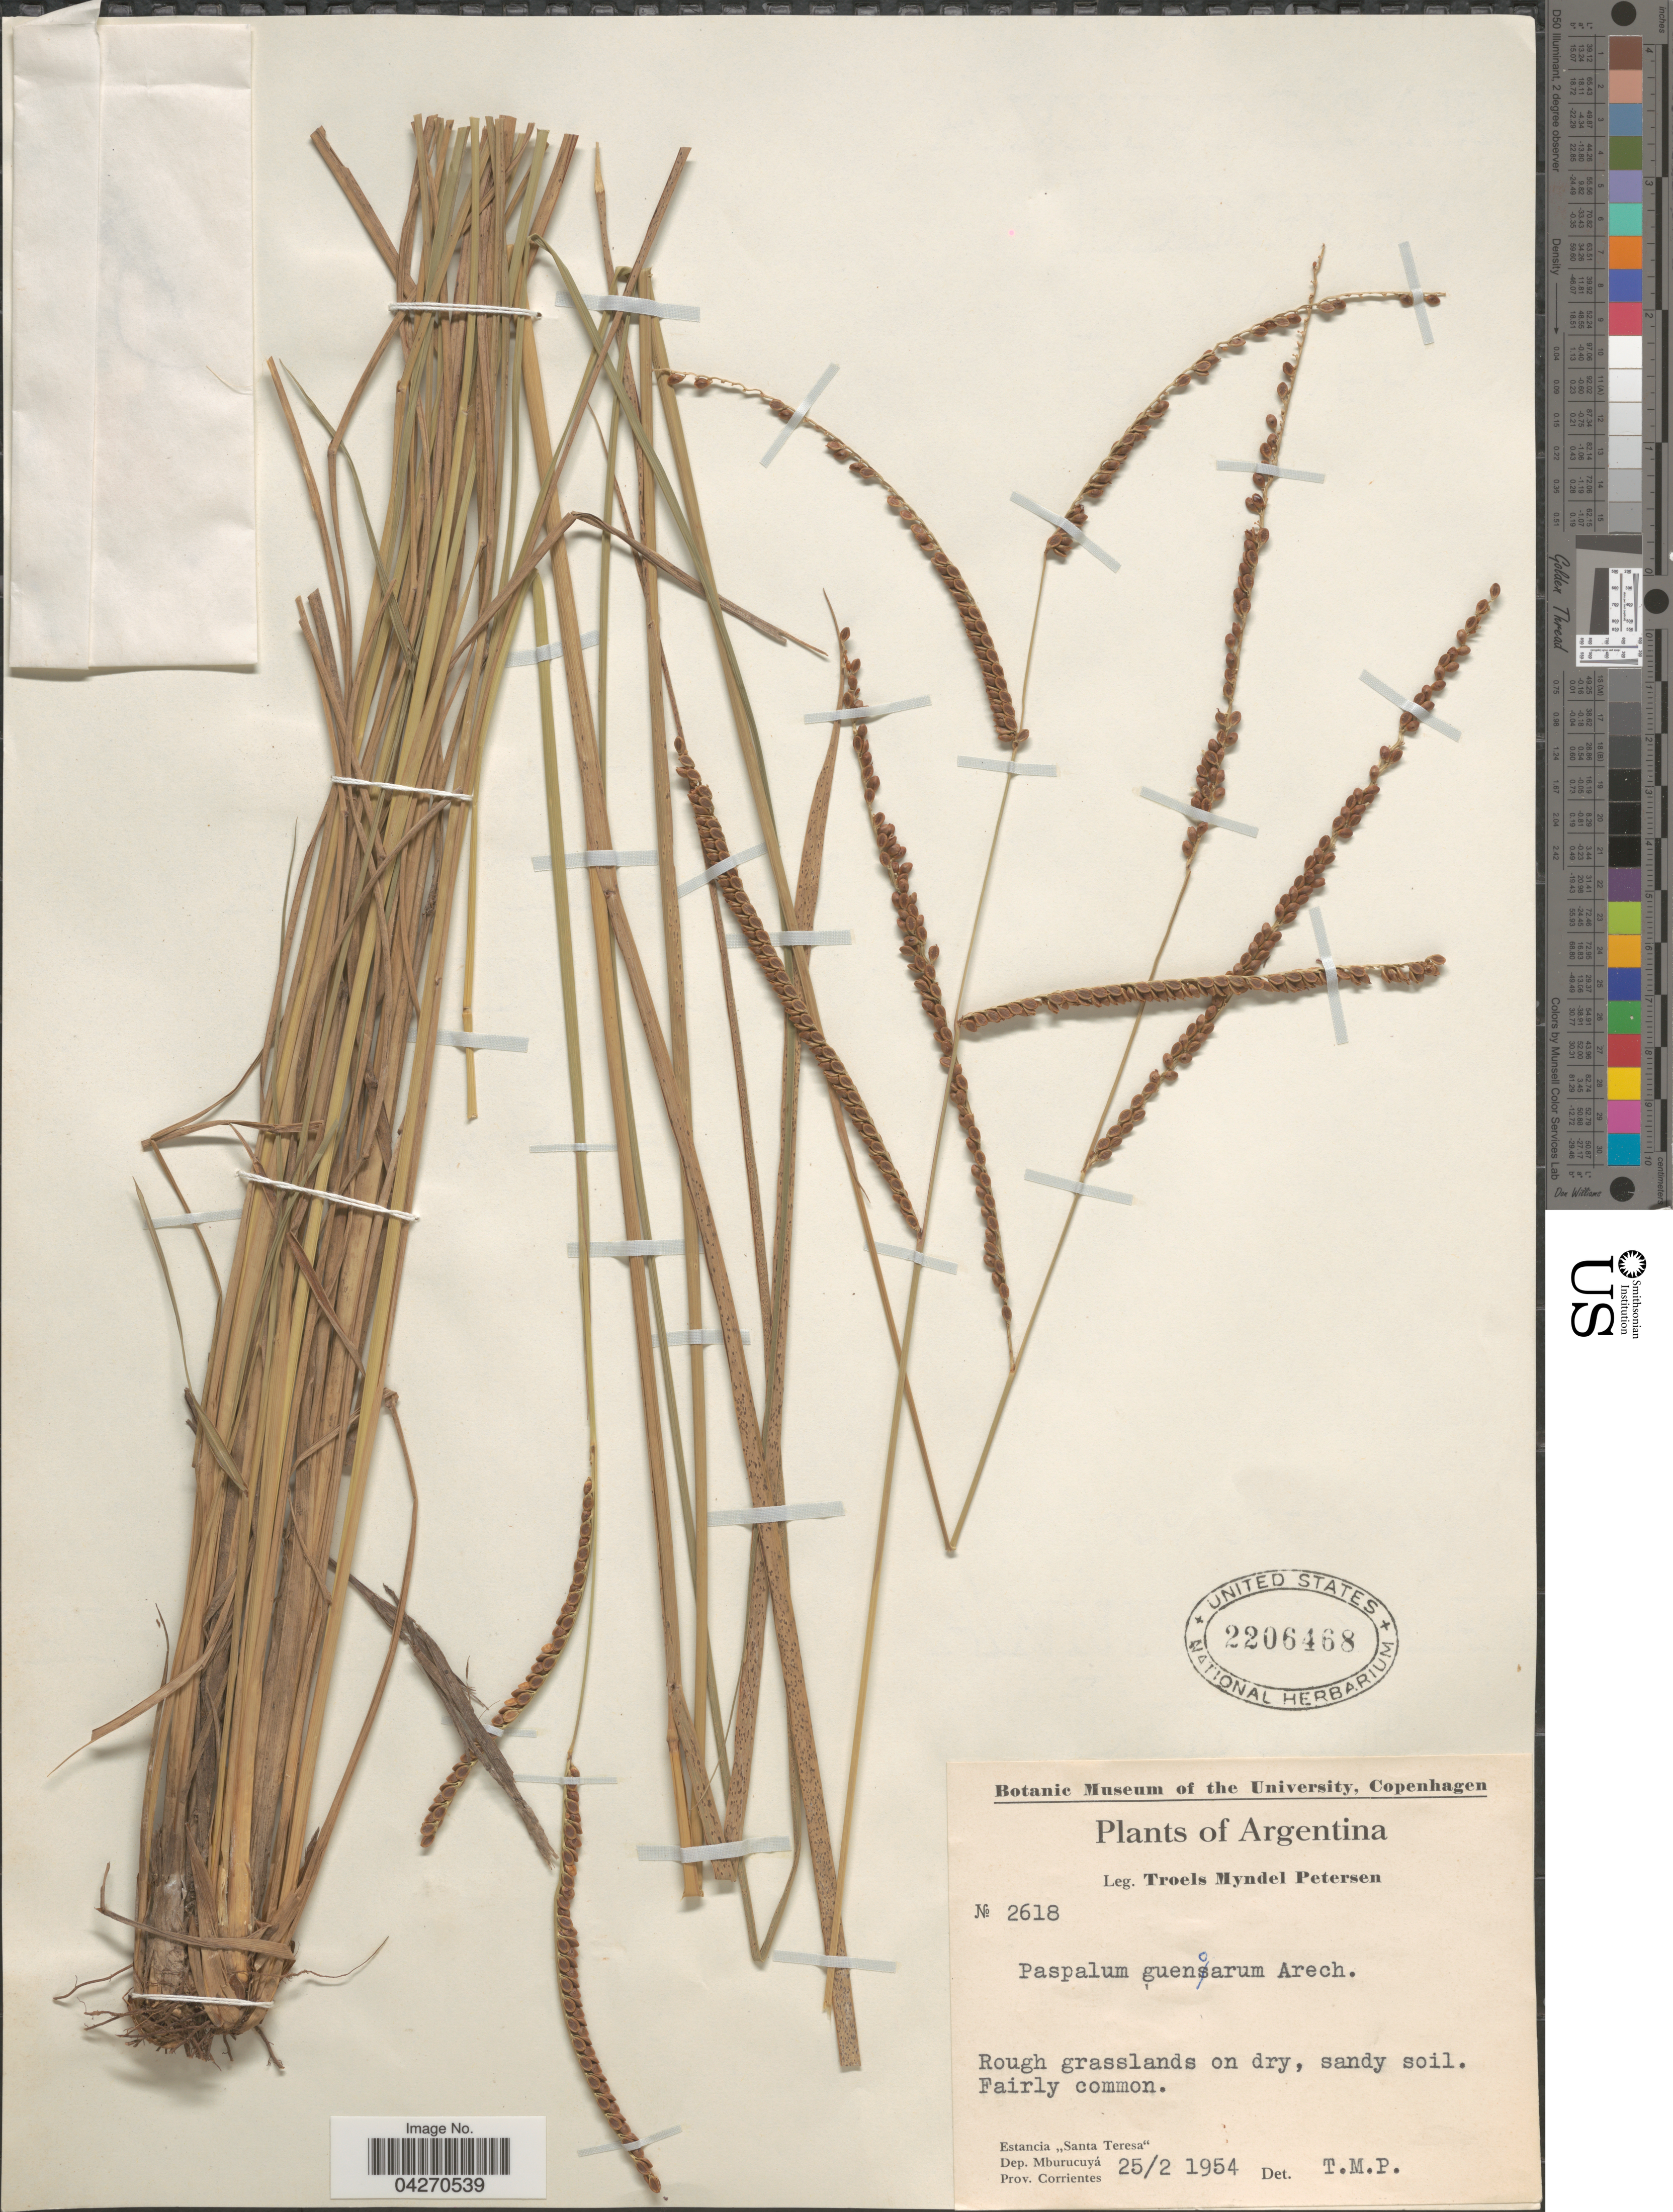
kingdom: Plantae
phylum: Tracheophyta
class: Liliopsida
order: Poales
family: Poaceae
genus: Paspalum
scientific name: Paspalum guenoarum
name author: Arechav.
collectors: T. M. Petersen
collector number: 2618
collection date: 1954-02-25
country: Argentina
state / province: Corrientes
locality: Estancia "Santa Teresa". Dep. Mburucuyá.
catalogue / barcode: US 2206468